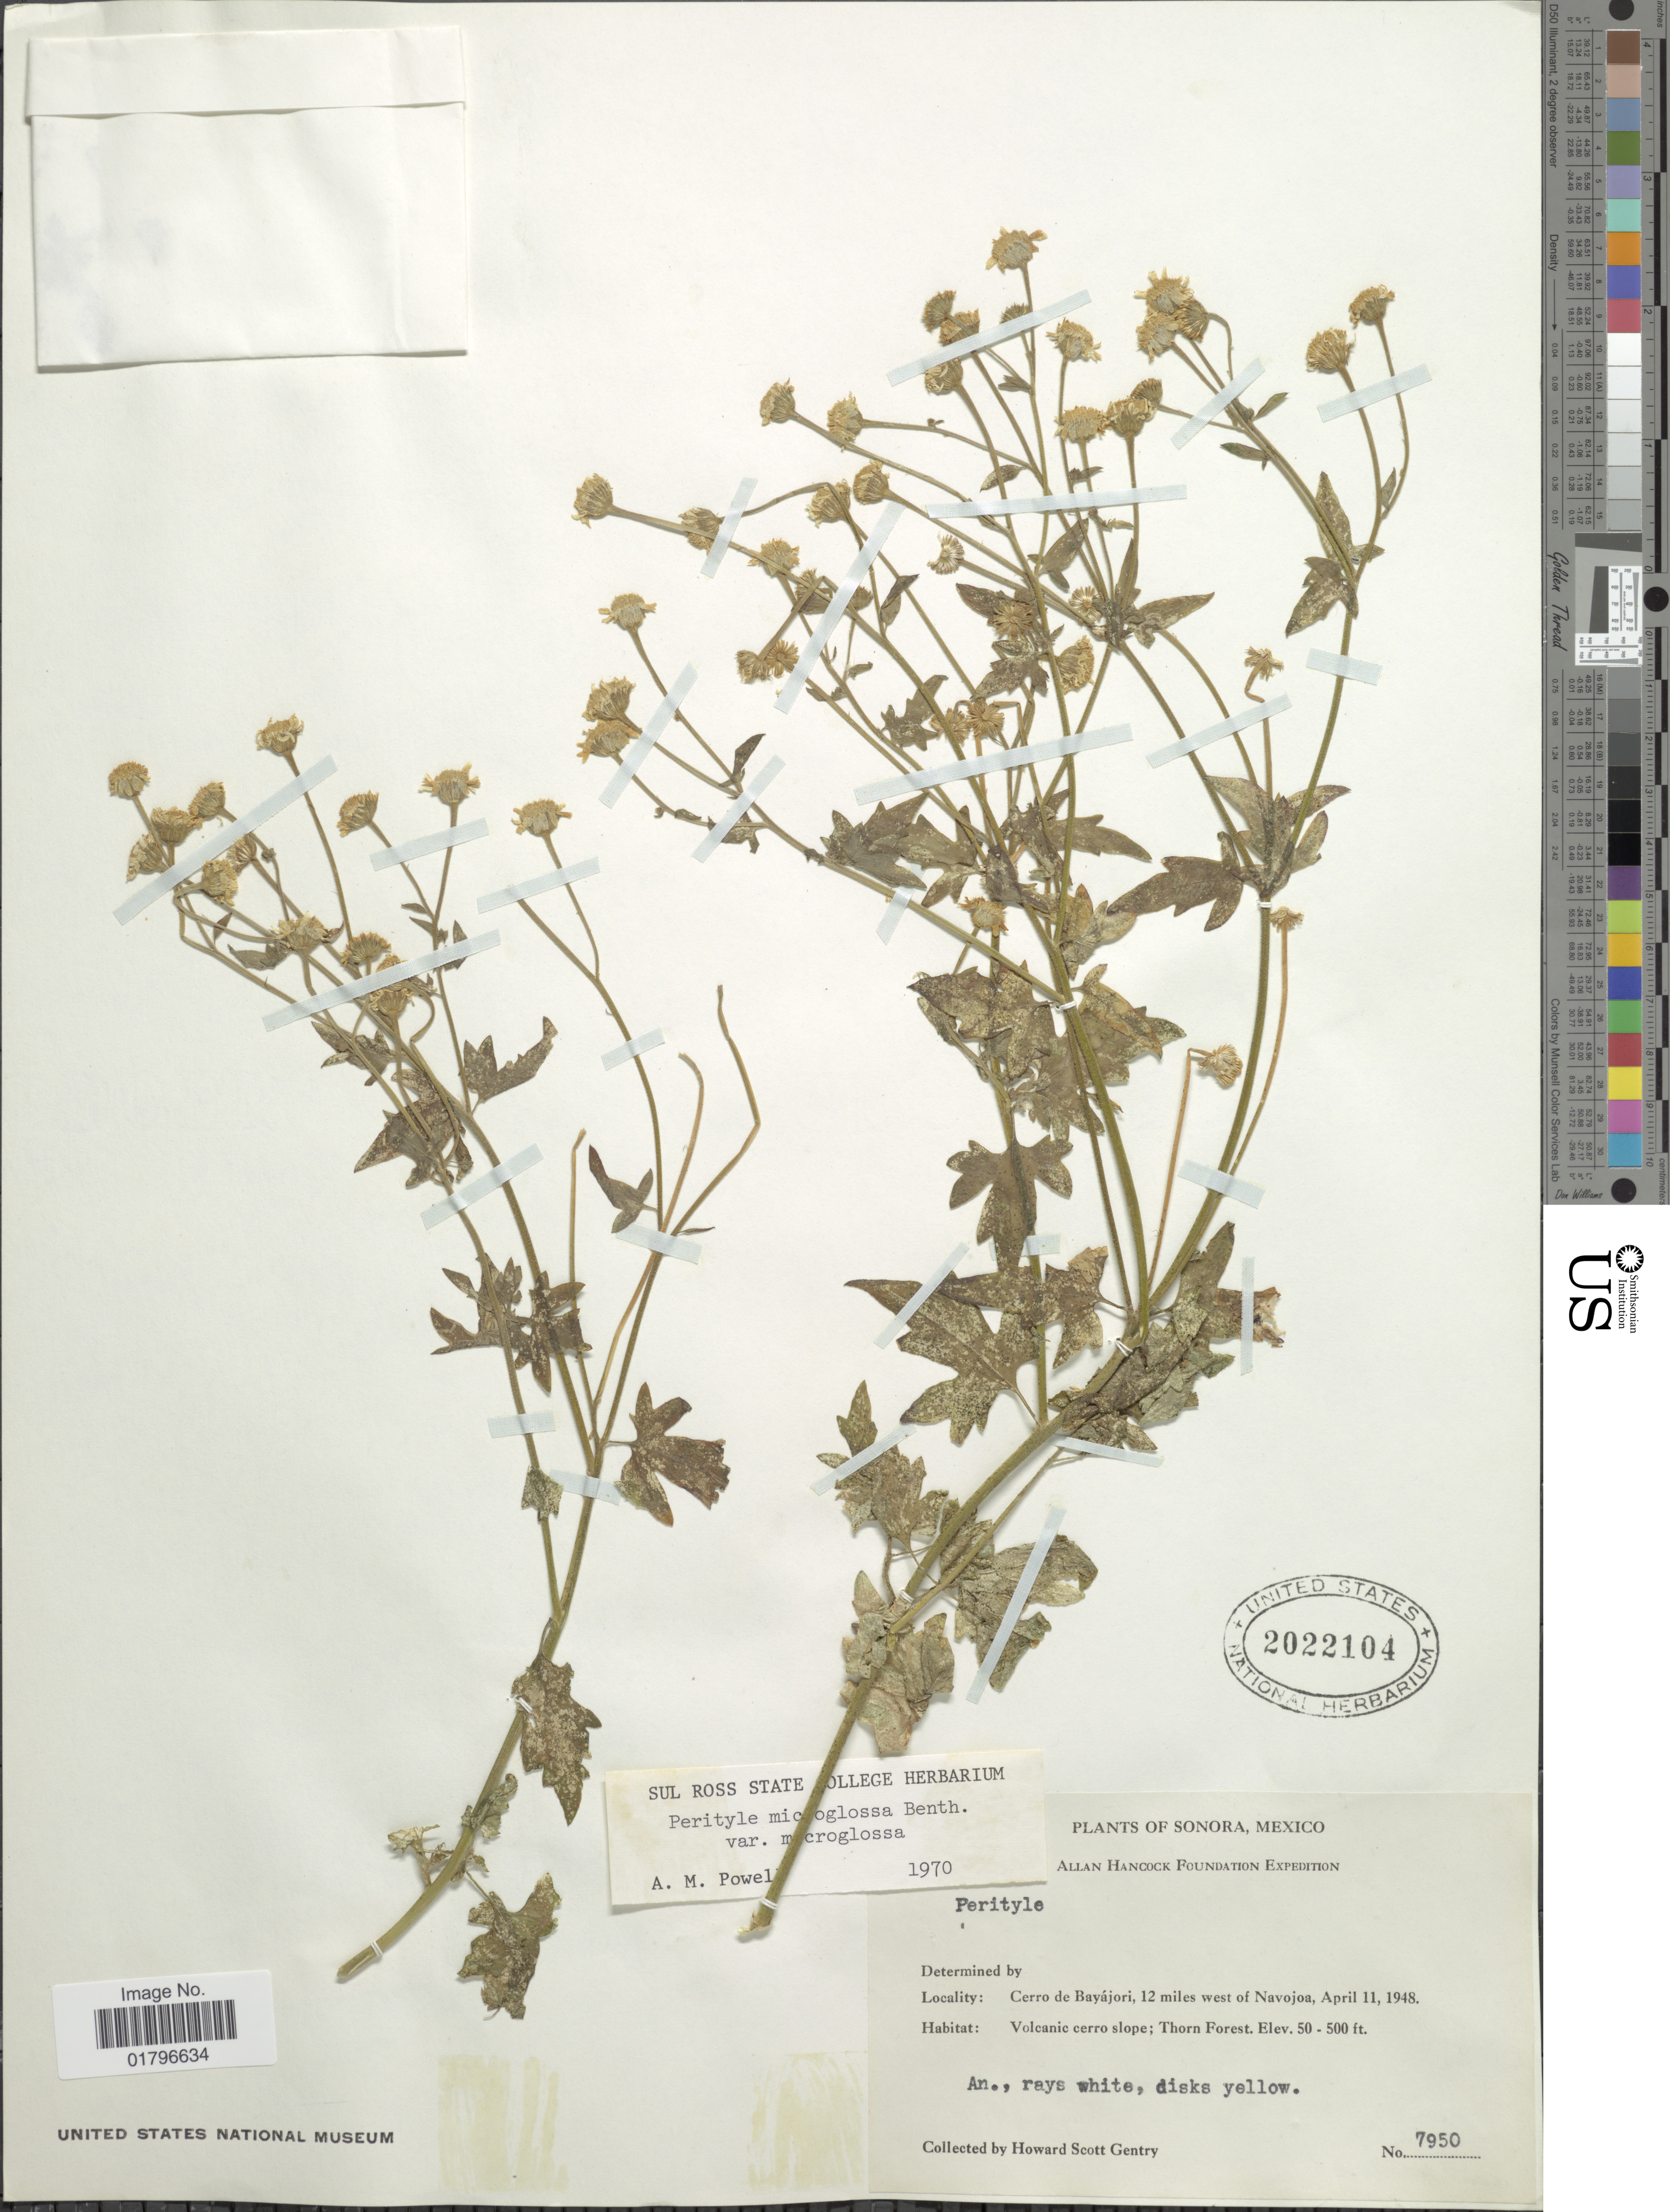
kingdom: Plantae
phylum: Tracheophyta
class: Magnoliopsida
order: Asterales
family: Asteraceae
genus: Perityle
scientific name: Perityle microglossa var. microglossa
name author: Benth.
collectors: H. S. Gentry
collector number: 950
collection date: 1948-04-11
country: Mexico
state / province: Sonora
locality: Cerro de Bayajori, 12 miles west of Navojoa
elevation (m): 15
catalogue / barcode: US 2022104